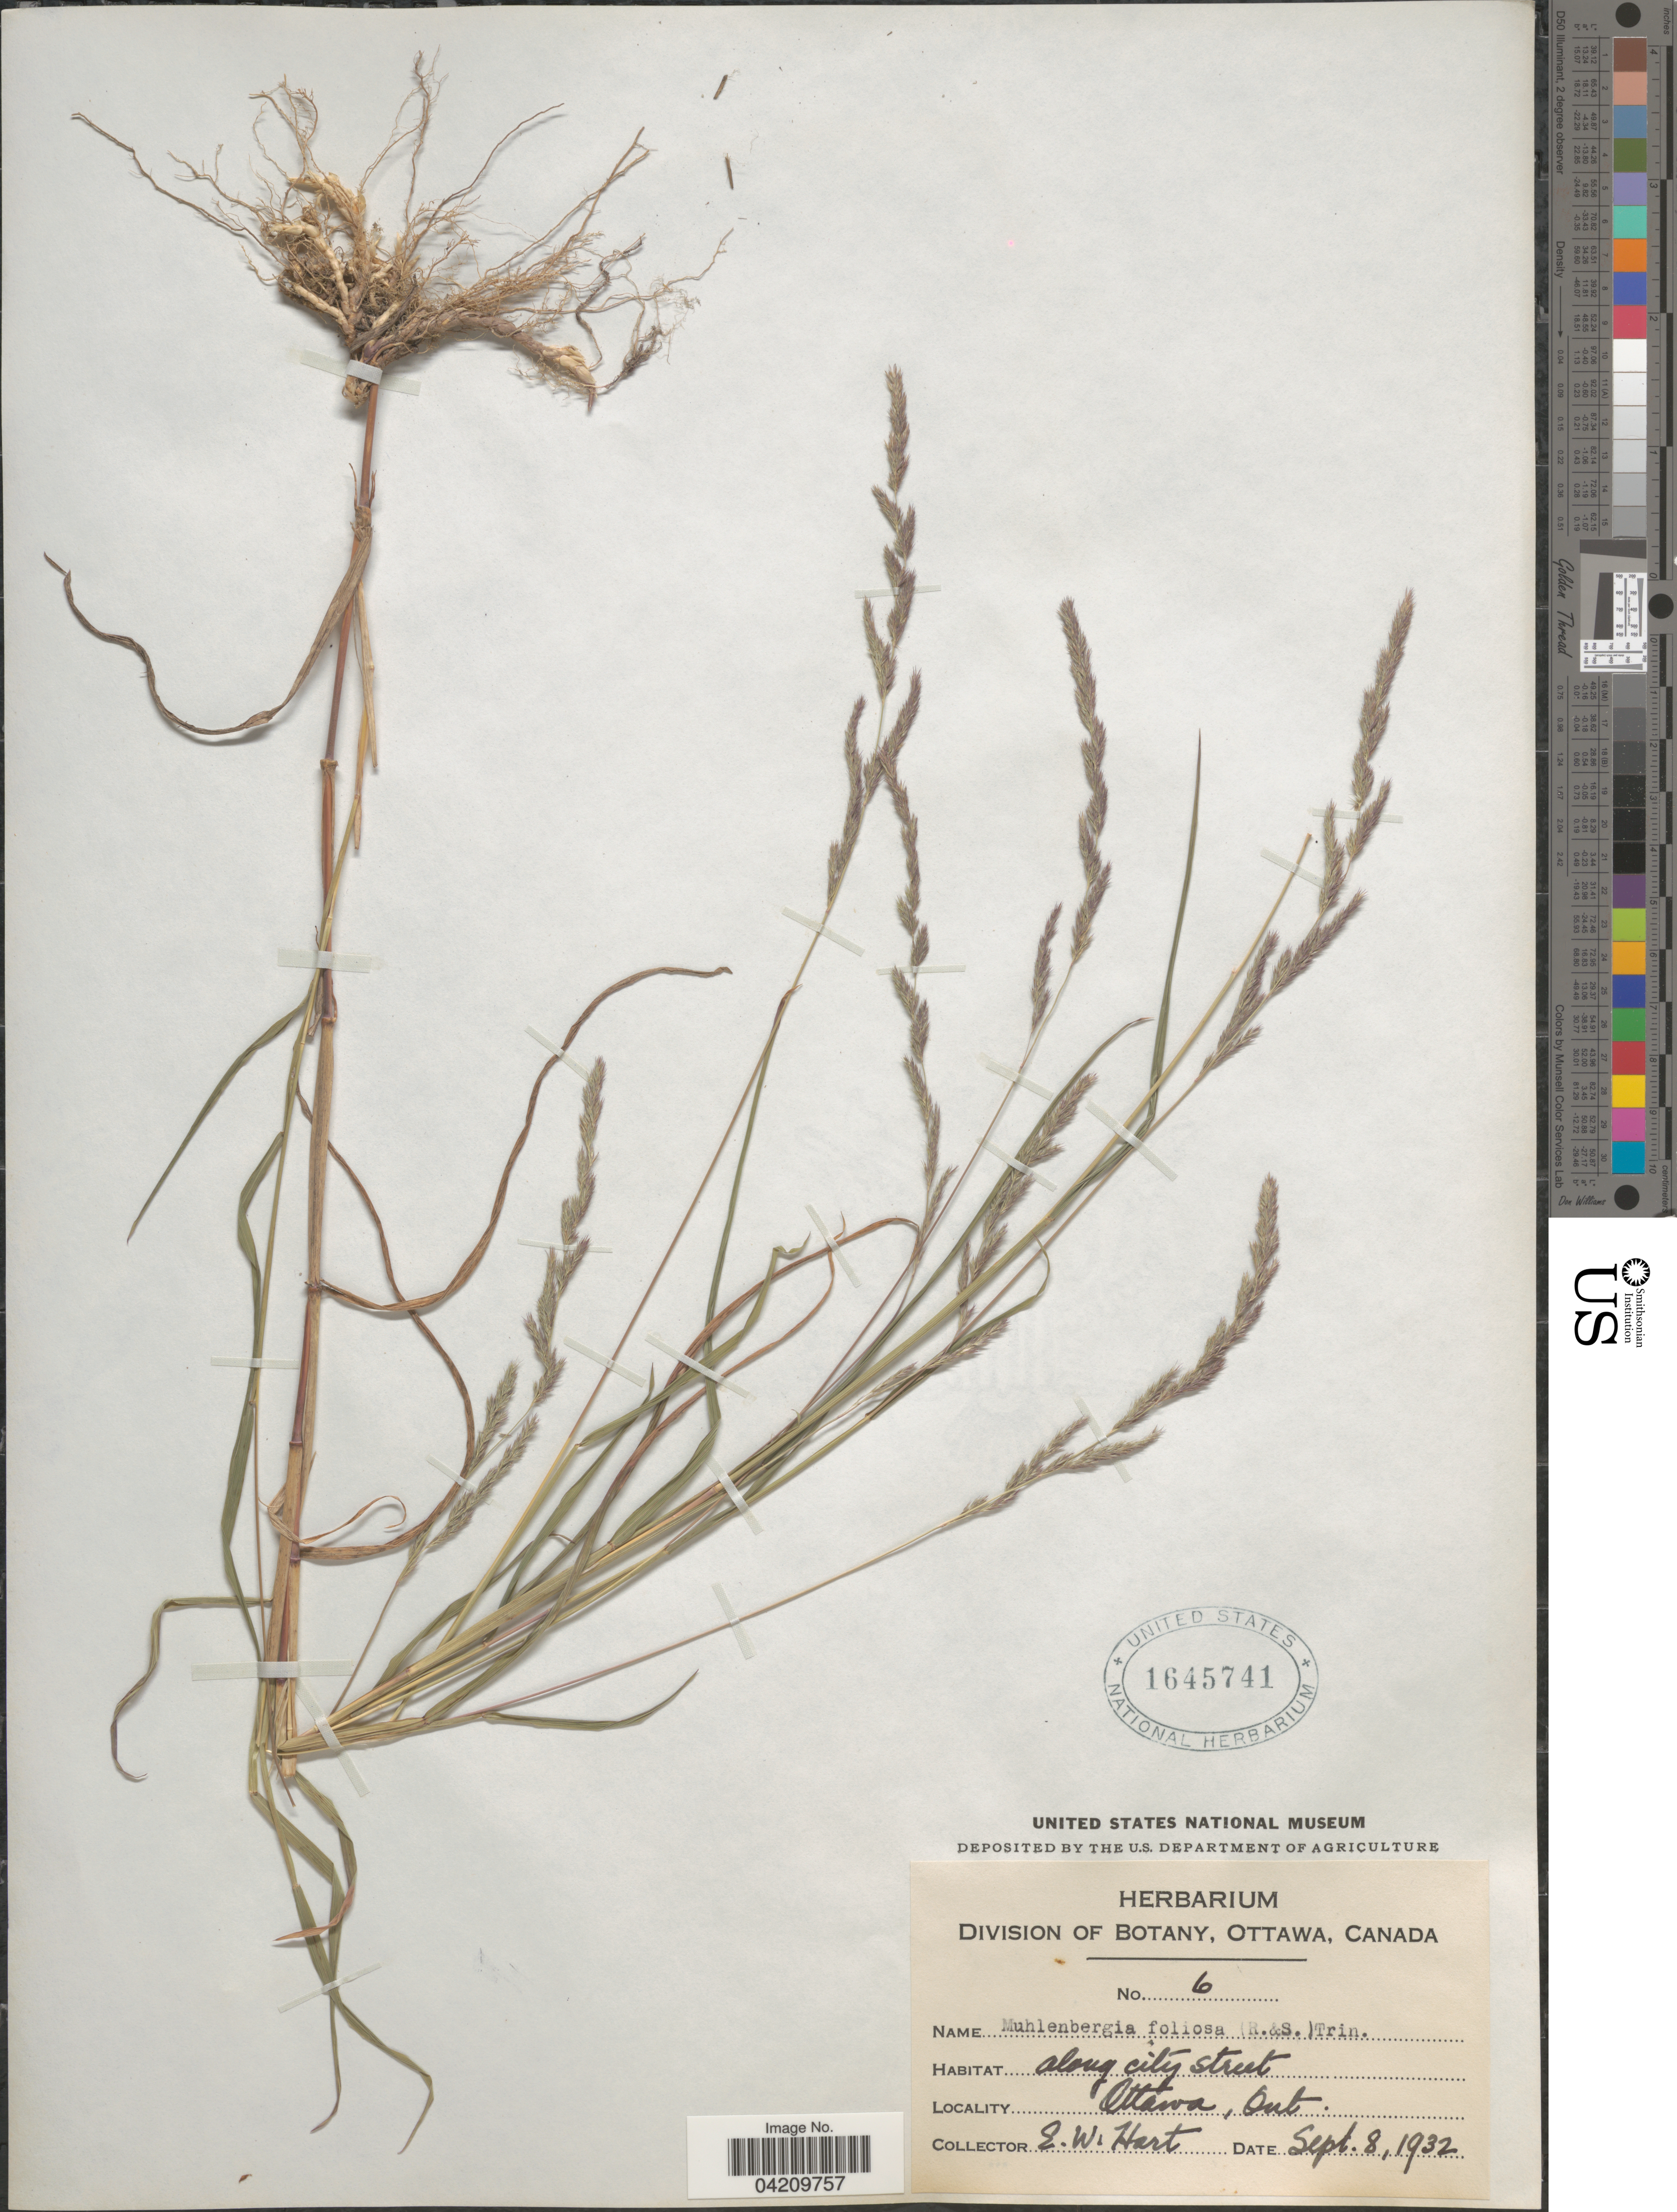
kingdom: Plantae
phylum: Tracheophyta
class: Liliopsida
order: Poales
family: Poaceae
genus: Muhlenbergia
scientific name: Muhlenbergia mexicana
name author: (L.) Trin.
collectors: E. W. Hart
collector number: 6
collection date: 1932-09-08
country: Canada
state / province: Ontario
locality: Along city street. Ottawa.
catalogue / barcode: US 1645741